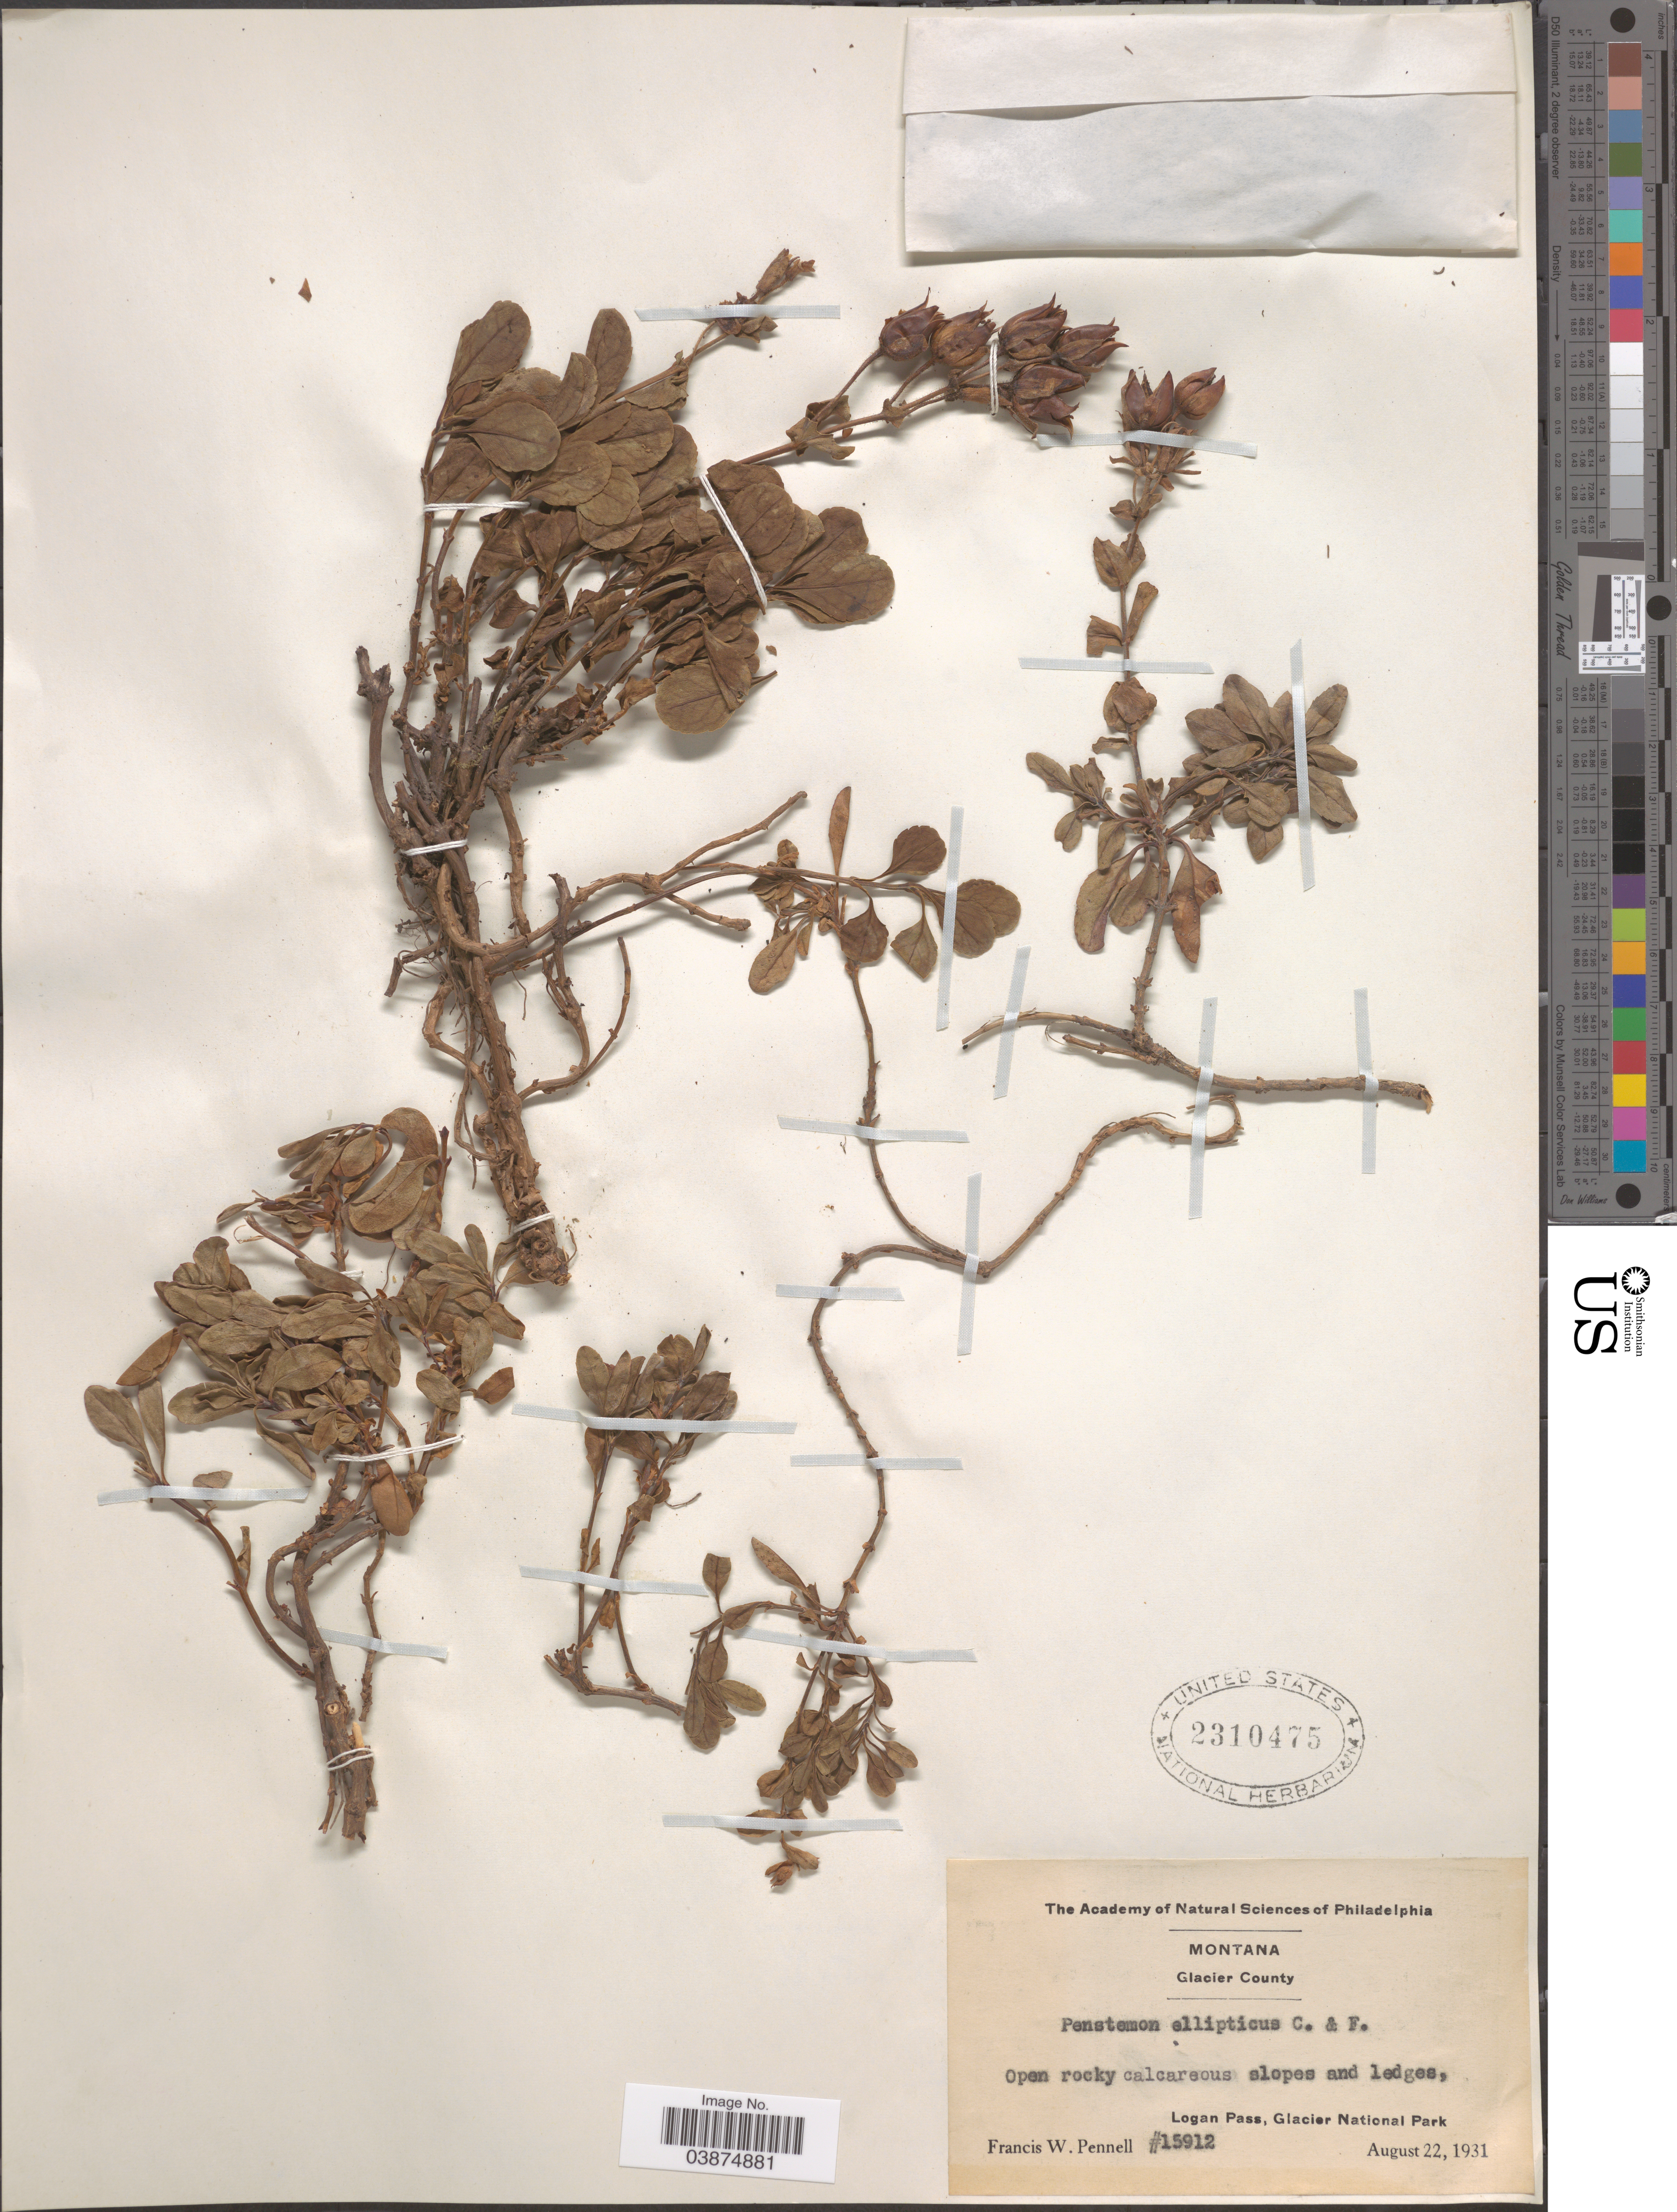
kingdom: Plantae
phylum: Tracheophyta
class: Magnoliopsida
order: Lamiales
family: Plantaginaceae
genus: Penstemon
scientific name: Penstemon ellipticus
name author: Greene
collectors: F. W. Pennell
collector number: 15912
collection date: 1931-08-22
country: United States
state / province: Montana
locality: Glacier County. Logan Pass, Glacier National Park.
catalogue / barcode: US 2310475